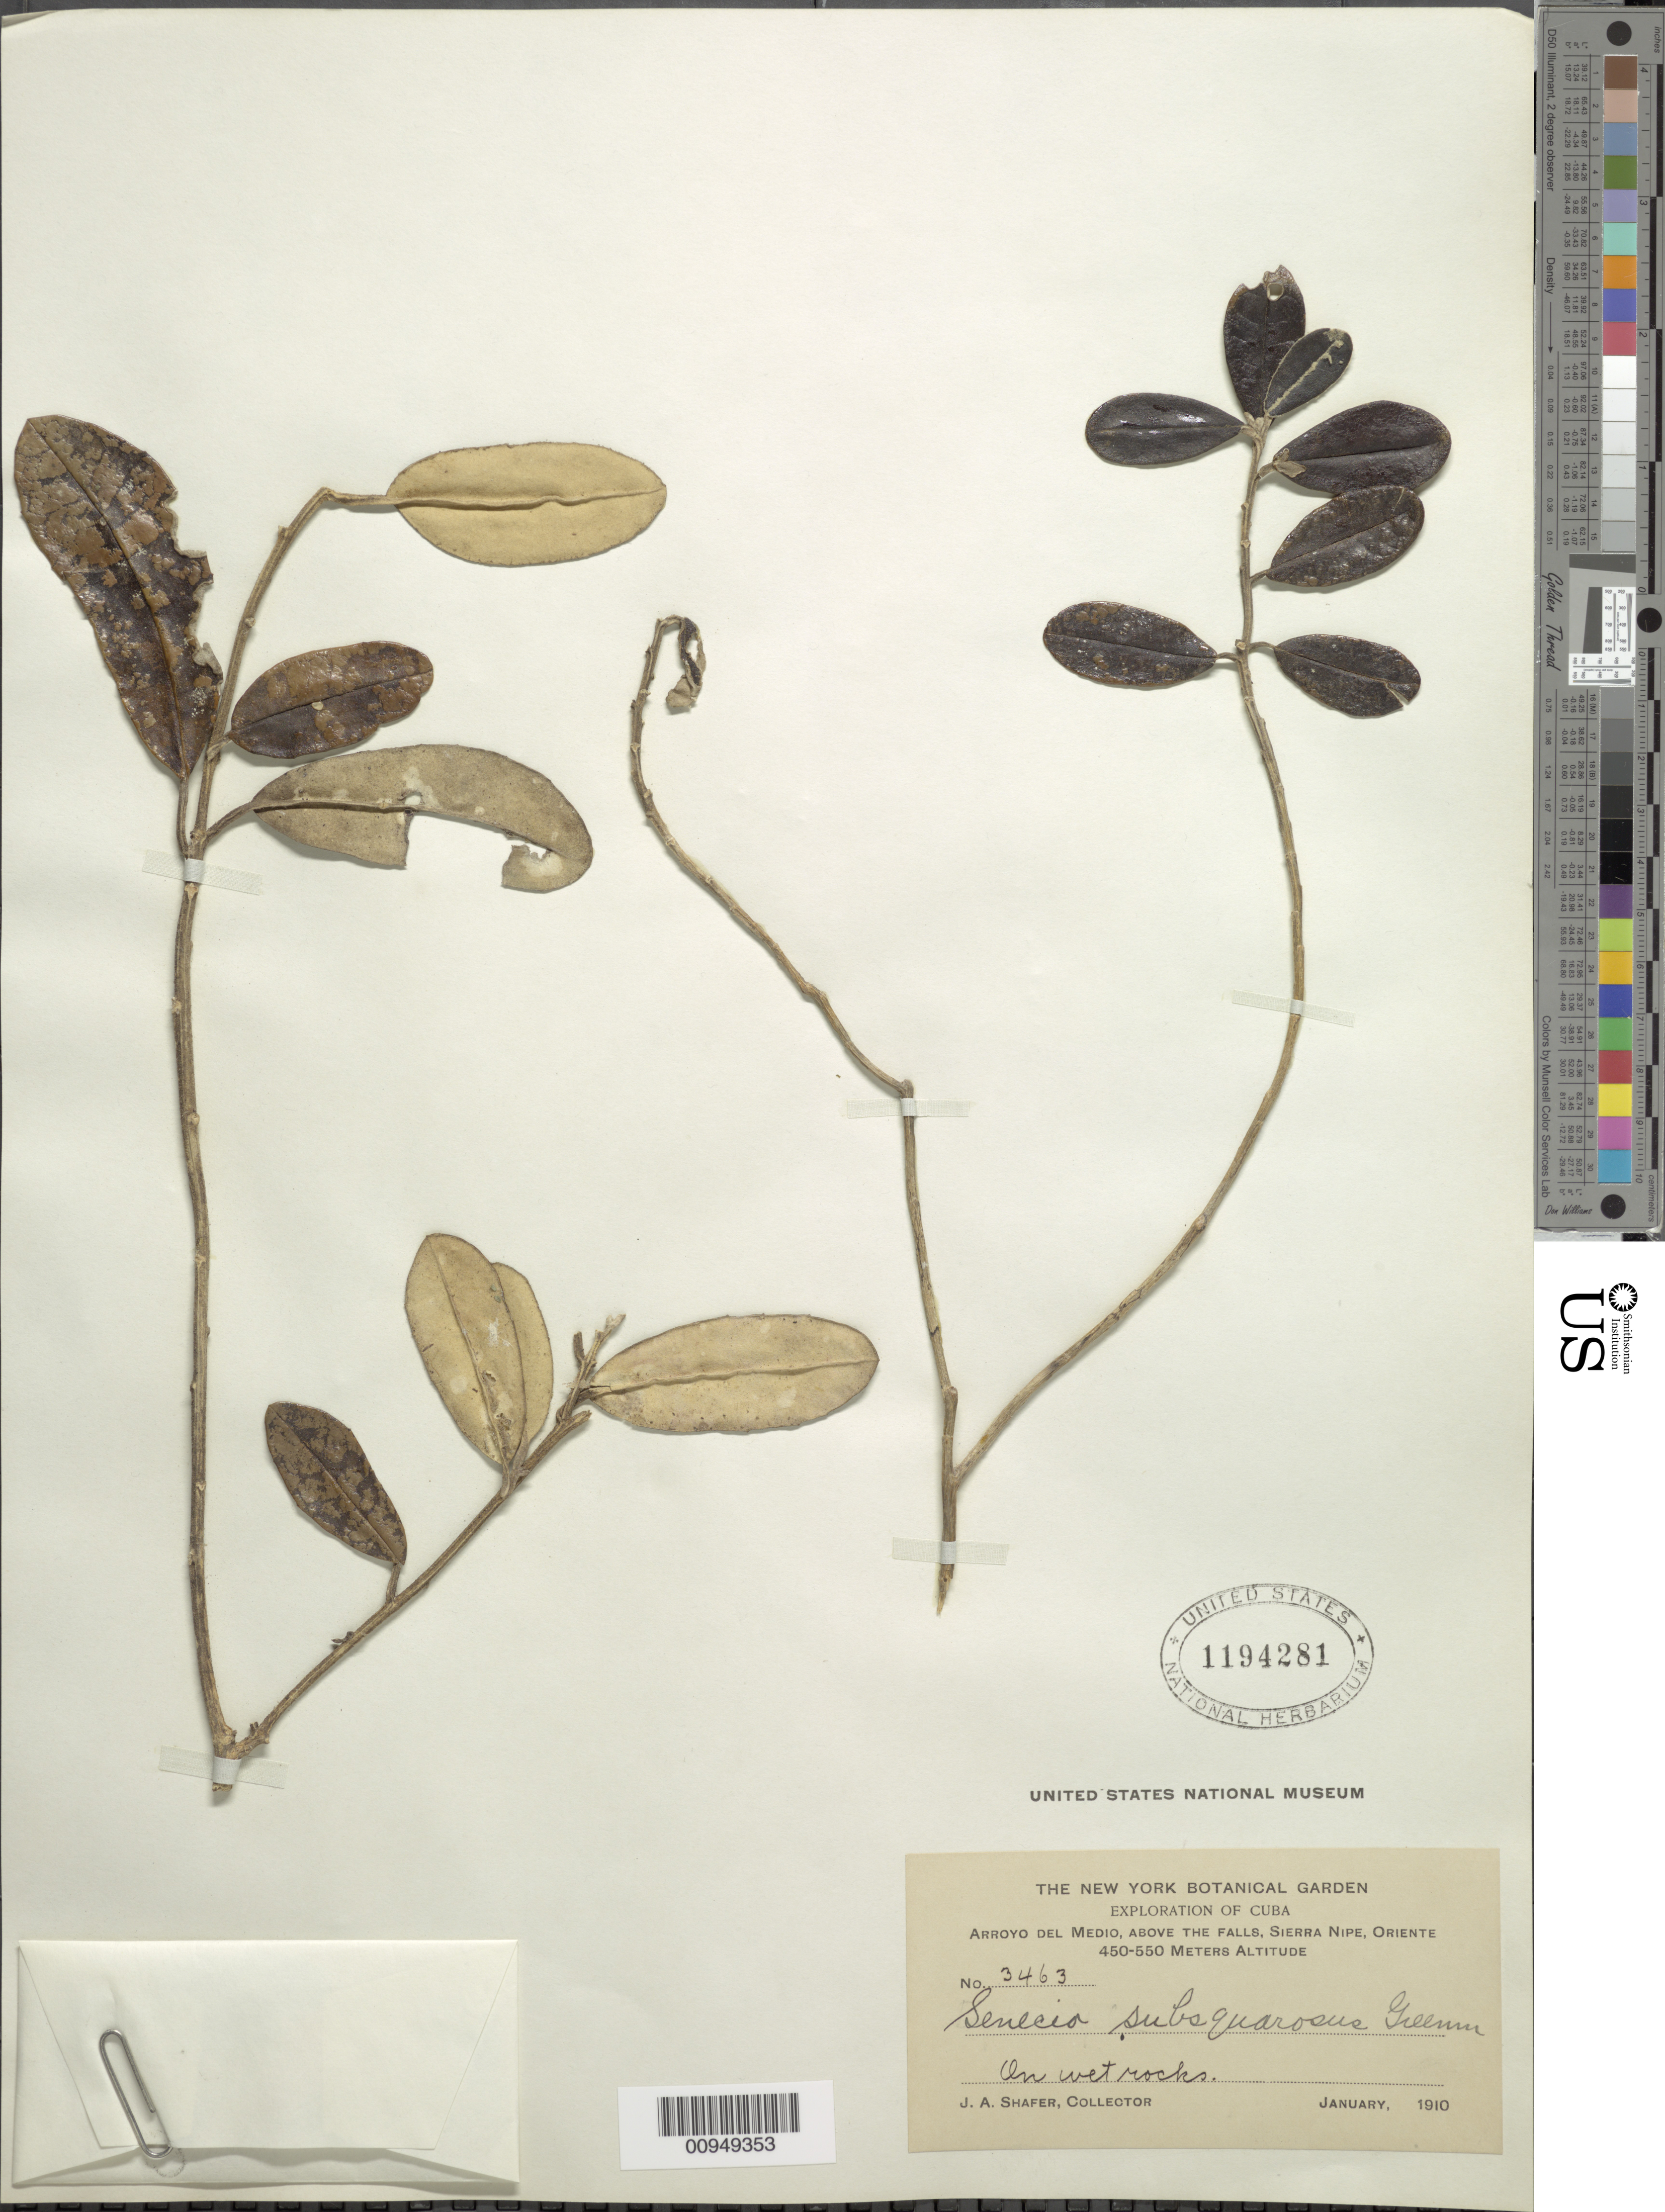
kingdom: Plantae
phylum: Tracheophyta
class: Magnoliopsida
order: Asterales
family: Asteraceae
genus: Senecio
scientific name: Senecio subsquarrosus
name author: Greenm.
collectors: J. A. Shafer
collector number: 3463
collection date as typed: Jan 1910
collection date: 1910-01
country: Cuba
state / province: Holguín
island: Cuba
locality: Arroyo del Medio, above The Falls, Sierra Nipe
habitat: On wet rocks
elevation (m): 450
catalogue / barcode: US 1194281